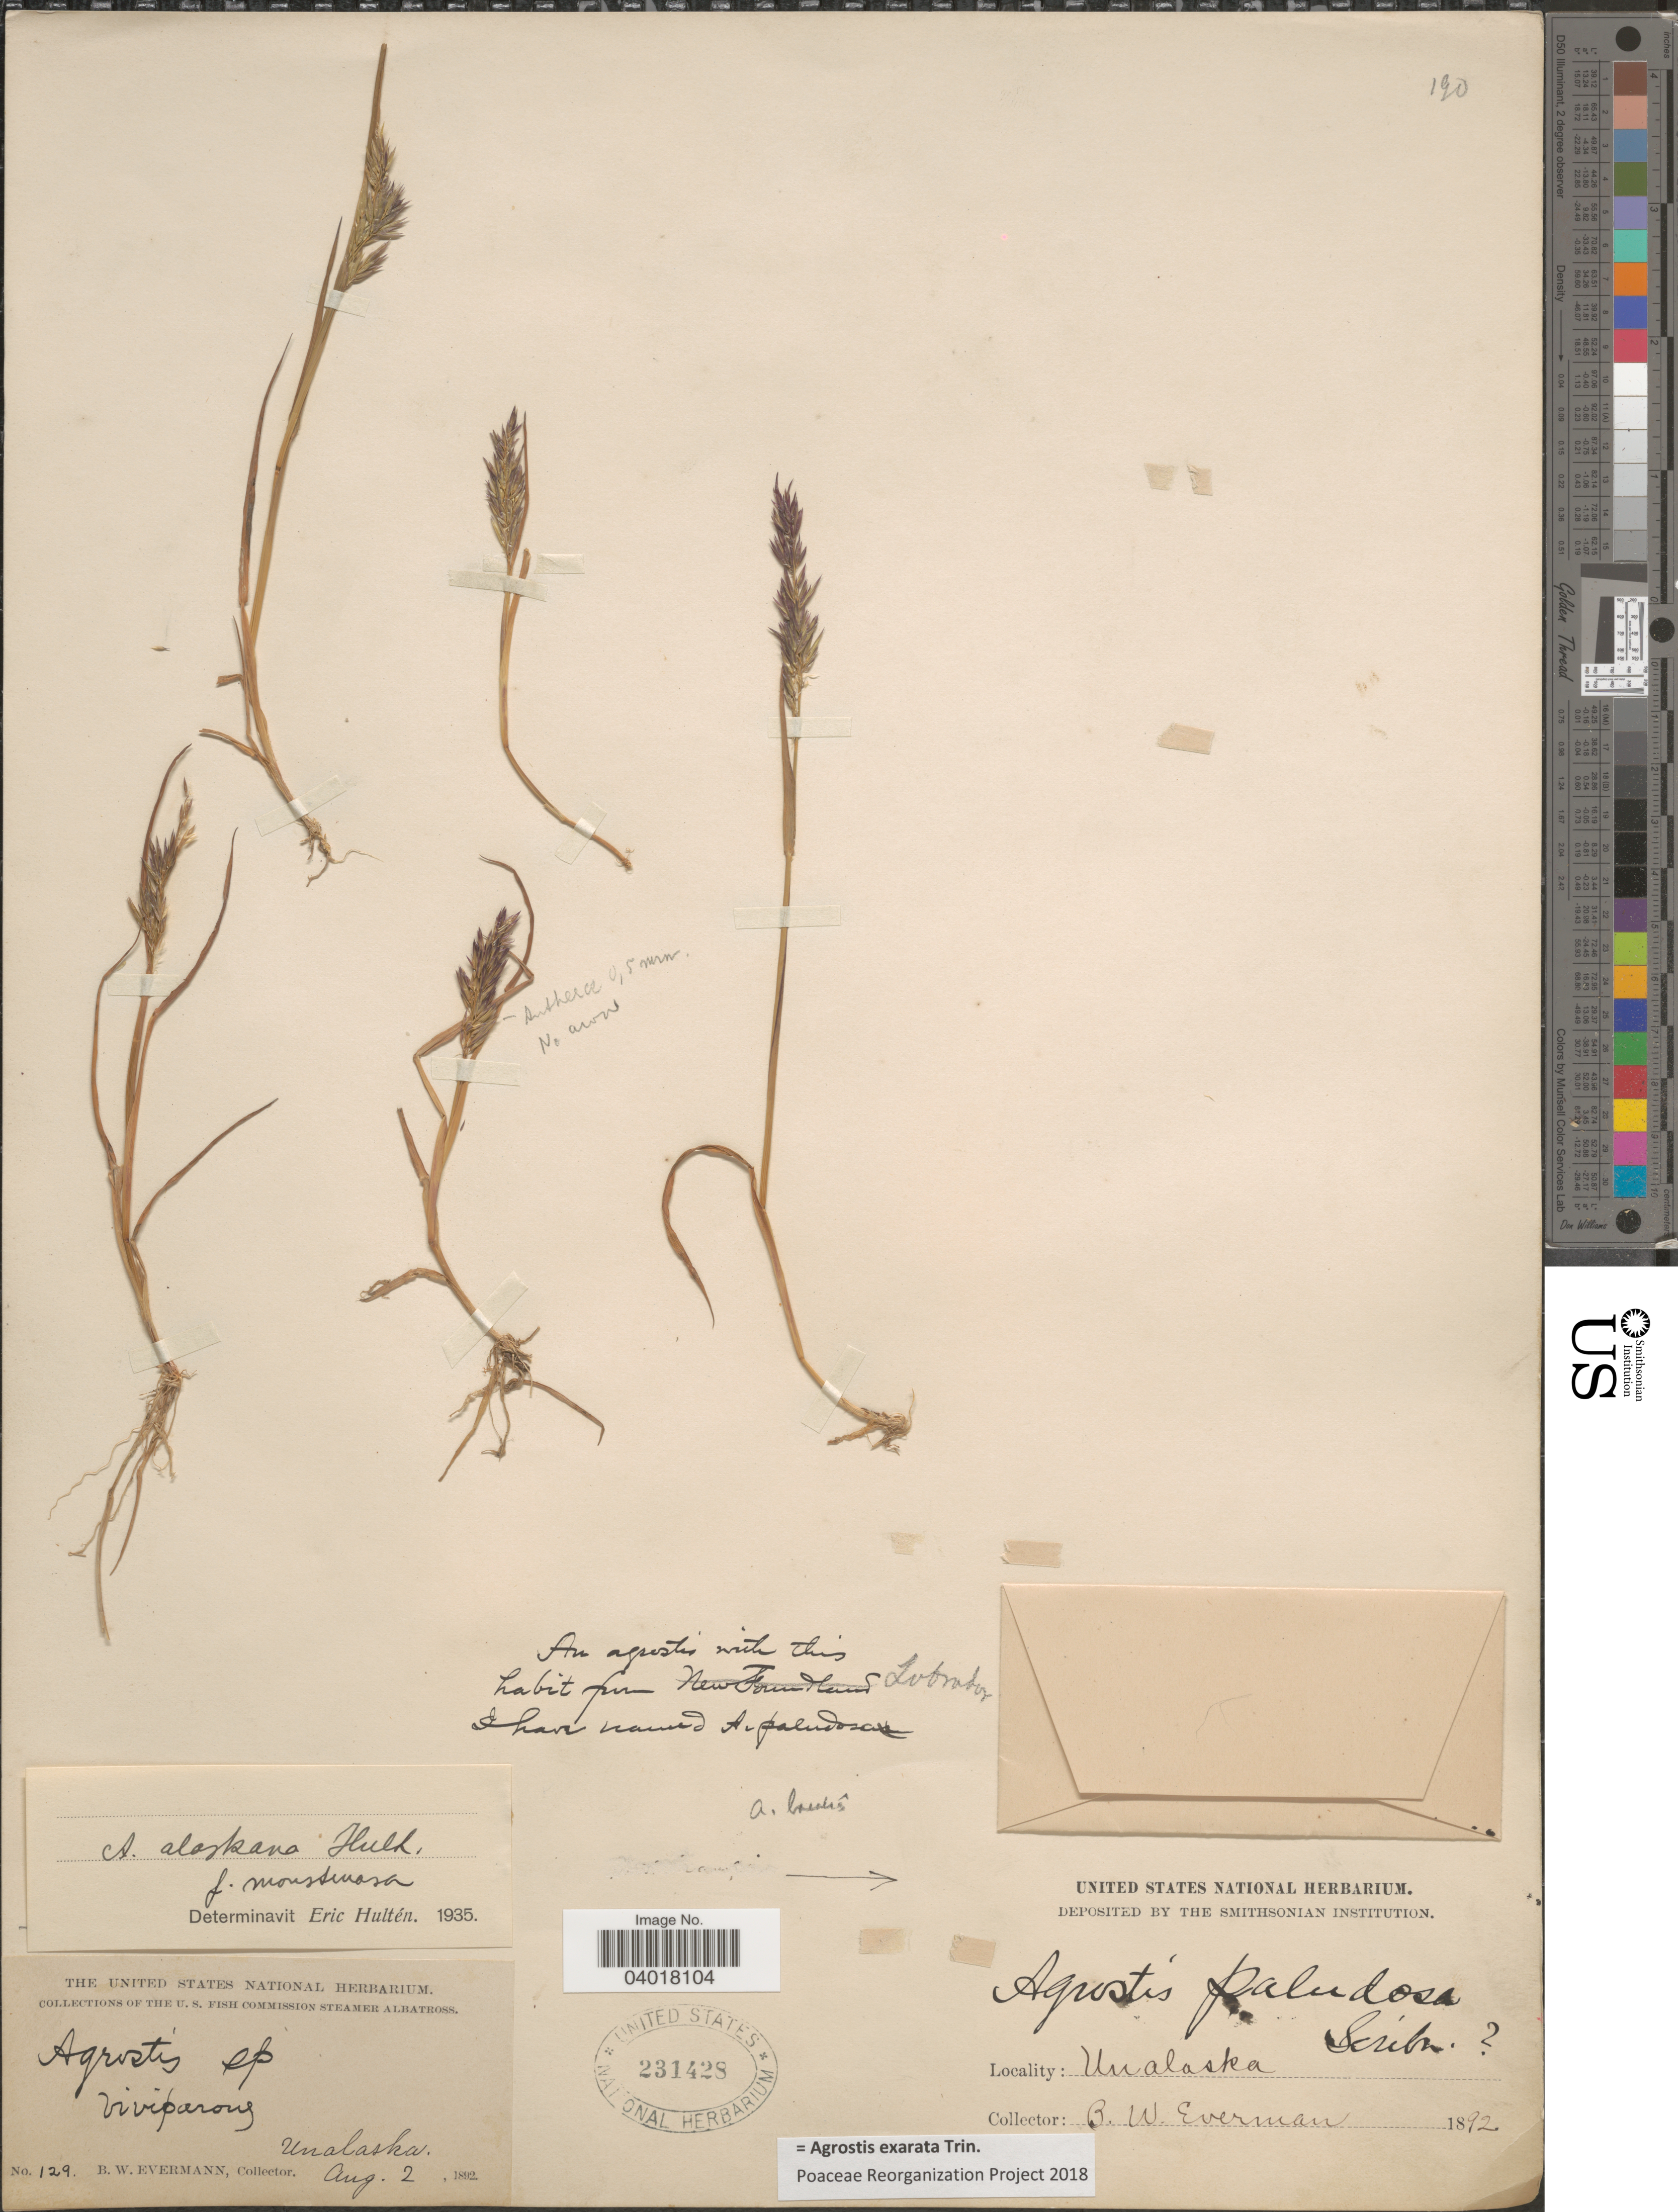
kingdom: Plantae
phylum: Tracheophyta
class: Liliopsida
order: Poales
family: Poaceae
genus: Agrostis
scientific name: Agrostis exarata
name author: Trin.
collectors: B. W. Evermann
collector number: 129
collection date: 1892-08-02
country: United States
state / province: Alaska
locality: Unalaska.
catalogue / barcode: US 231428